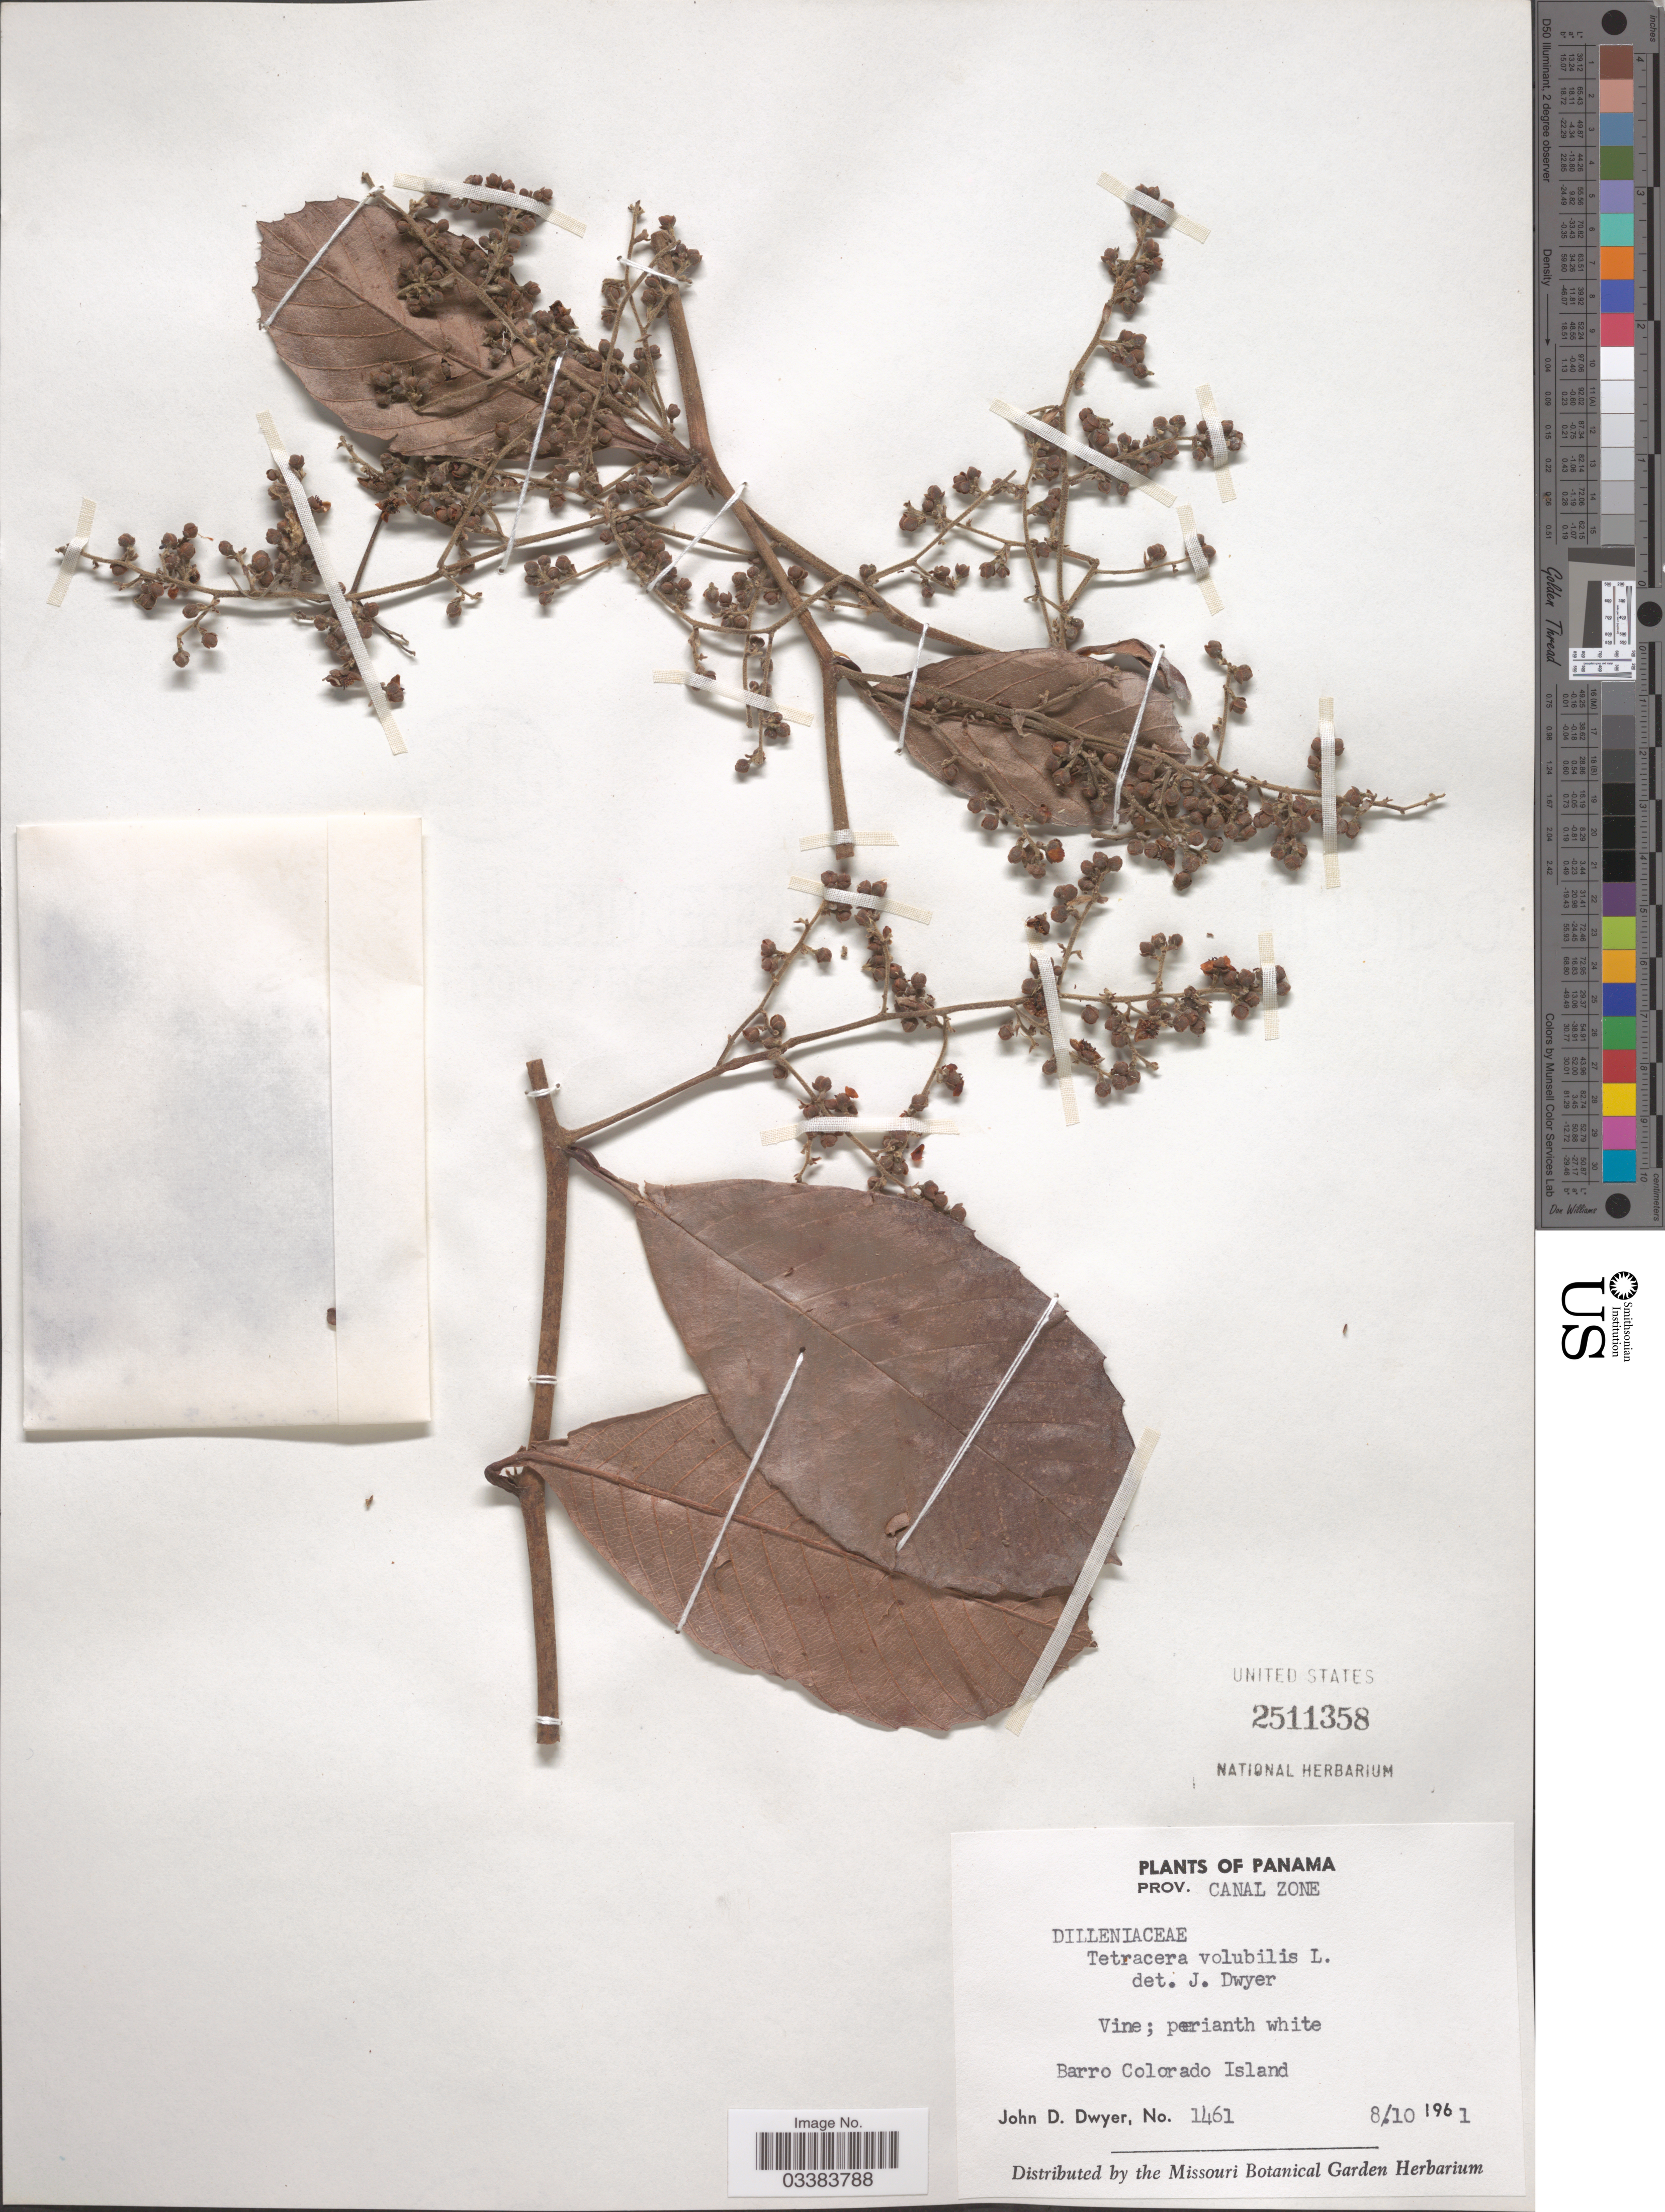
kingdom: Plantae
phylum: Tracheophyta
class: Magnoliopsida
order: Dilleniales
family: Dilleniaceae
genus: Tetracera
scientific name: Tetracera volubilis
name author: L.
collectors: J. D. Dwyer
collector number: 1461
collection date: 1961-10-08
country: Panama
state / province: Panamá Oeste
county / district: Canal Zone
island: Barro Colorado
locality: Prov. Canal Zone. Barro Colorado Island.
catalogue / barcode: US 2511358